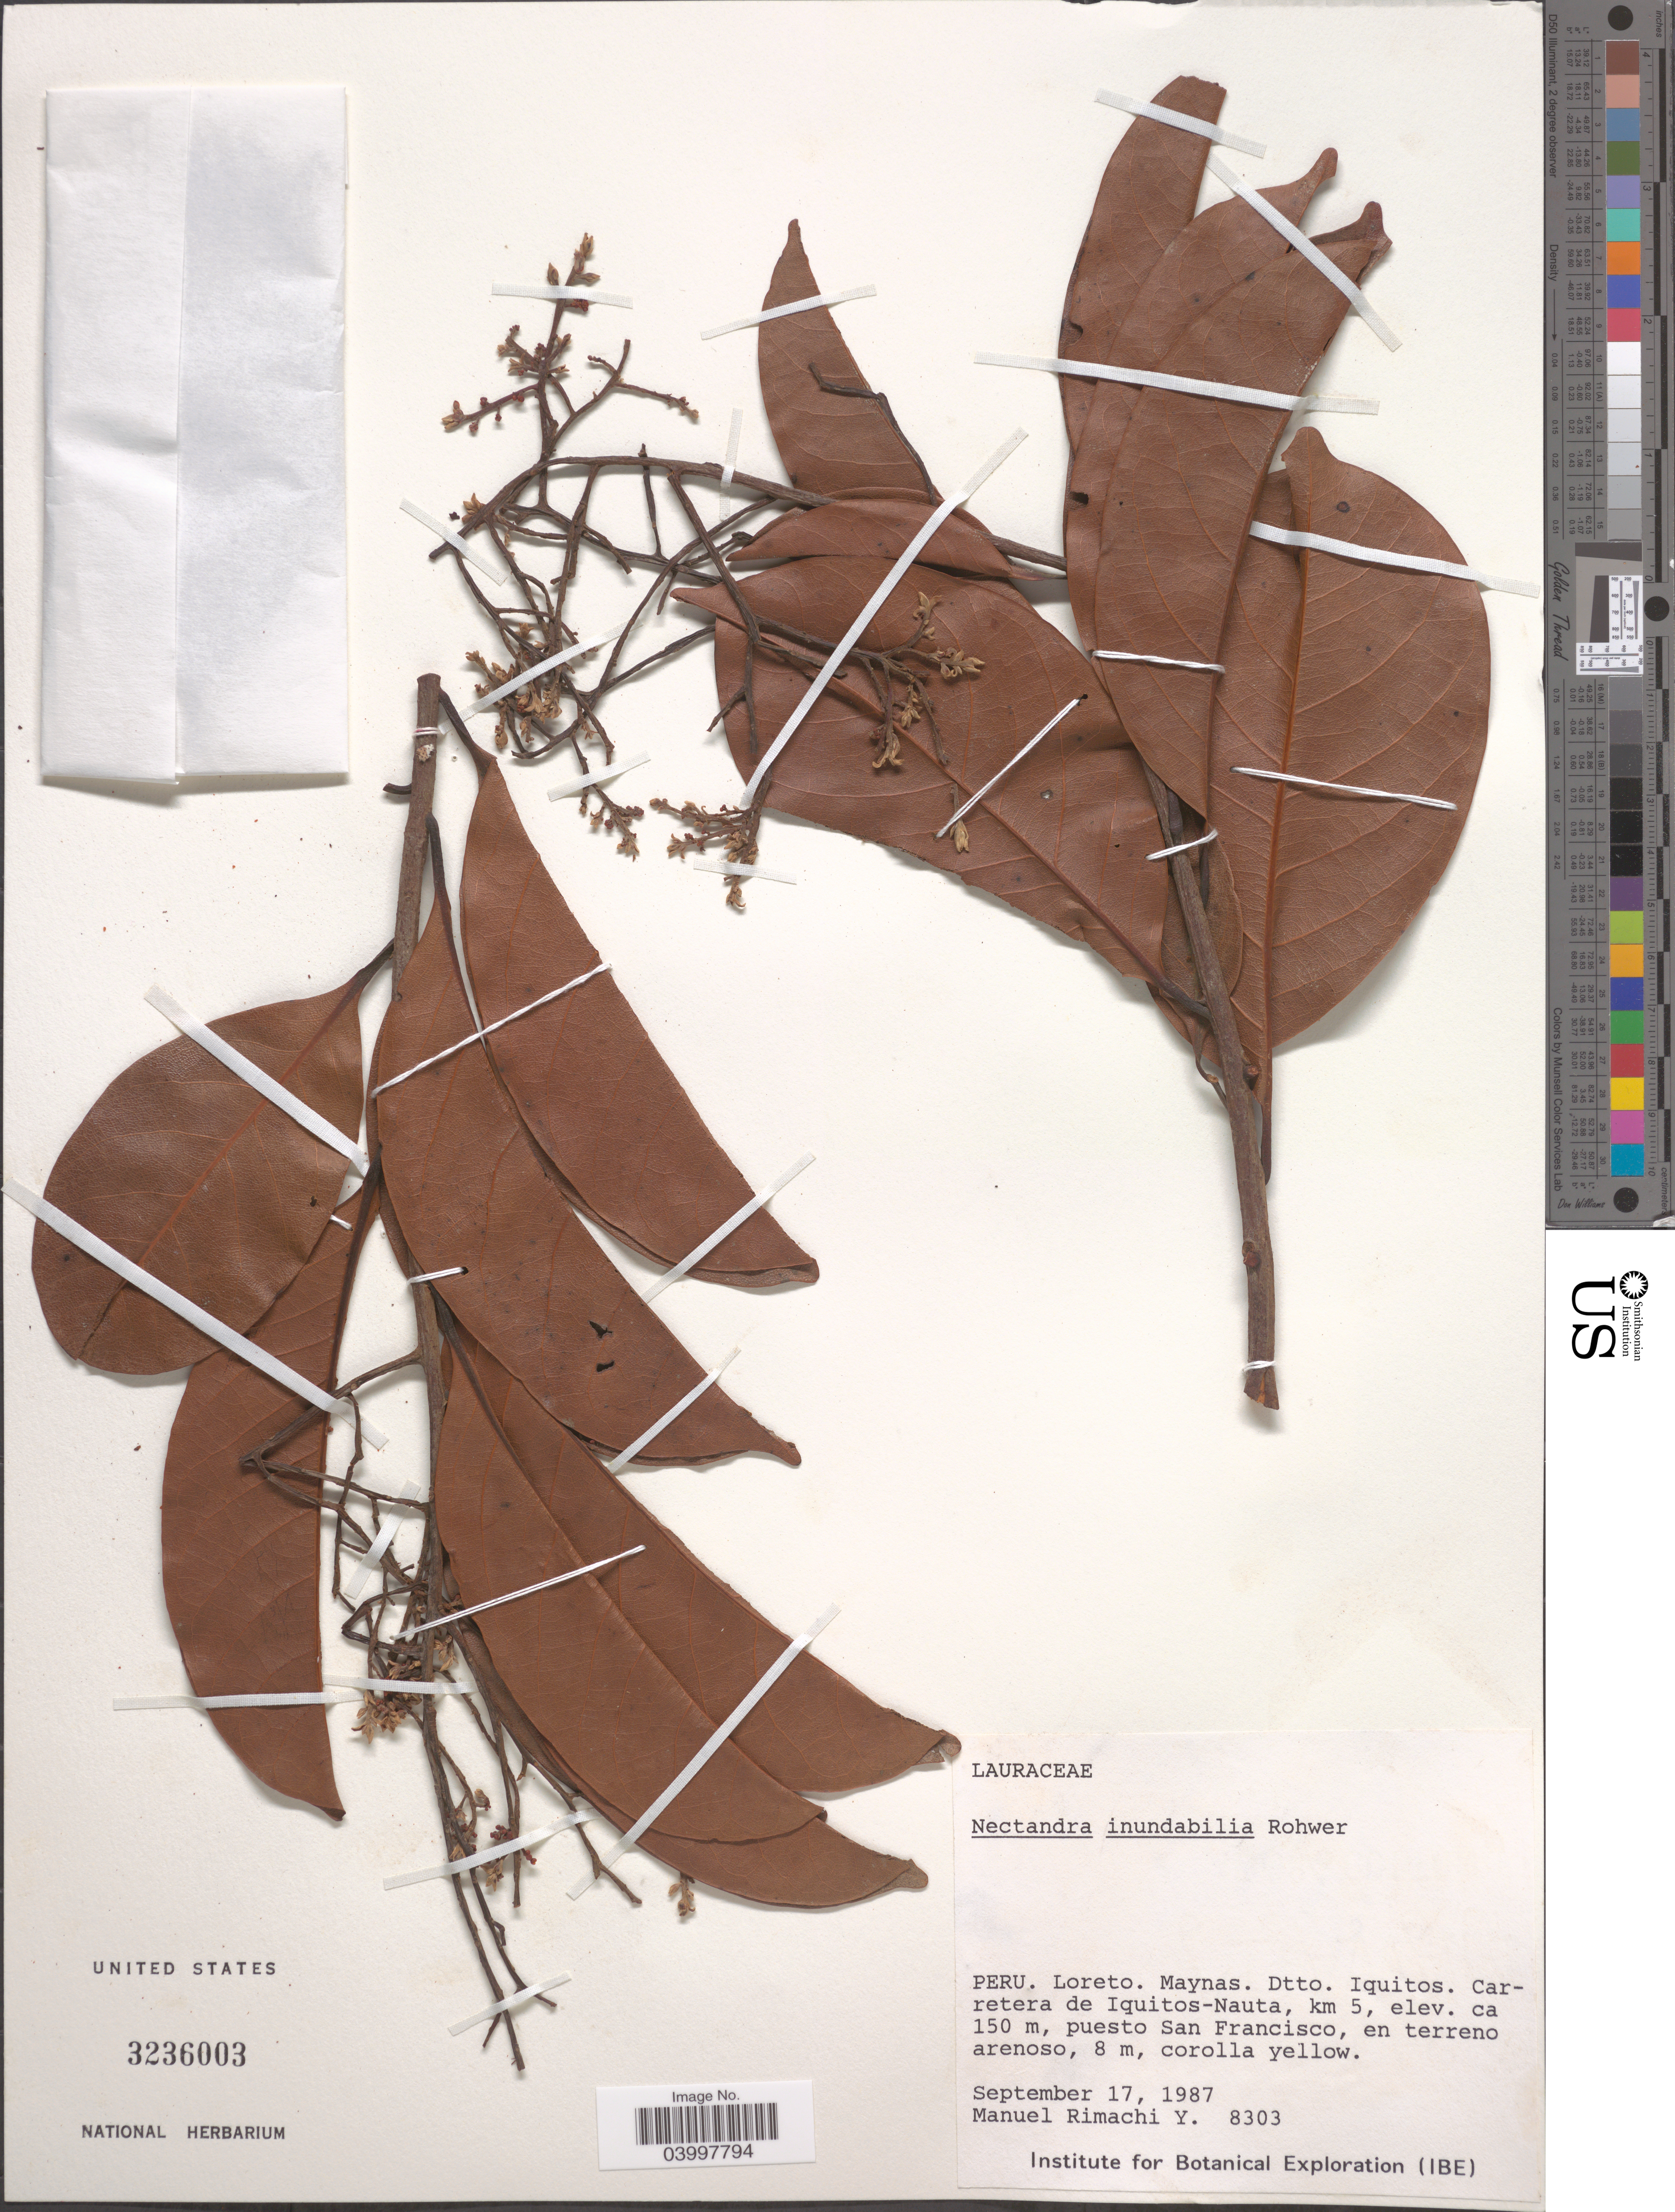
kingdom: Plantae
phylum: Tracheophyta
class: Magnoliopsida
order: Laurales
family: Lauraceae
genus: Nectandra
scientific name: Nectandra inundabilis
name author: Rohwer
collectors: M. Rimachi Y.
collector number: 8303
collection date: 1987-09-17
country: Peru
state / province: Loreto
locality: Maynas. Dtto. Iquitos. Carretera de Iquitos-Nauta, km 5, puesto San Francisco, en terreno arenoso.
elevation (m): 150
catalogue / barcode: US 3236003